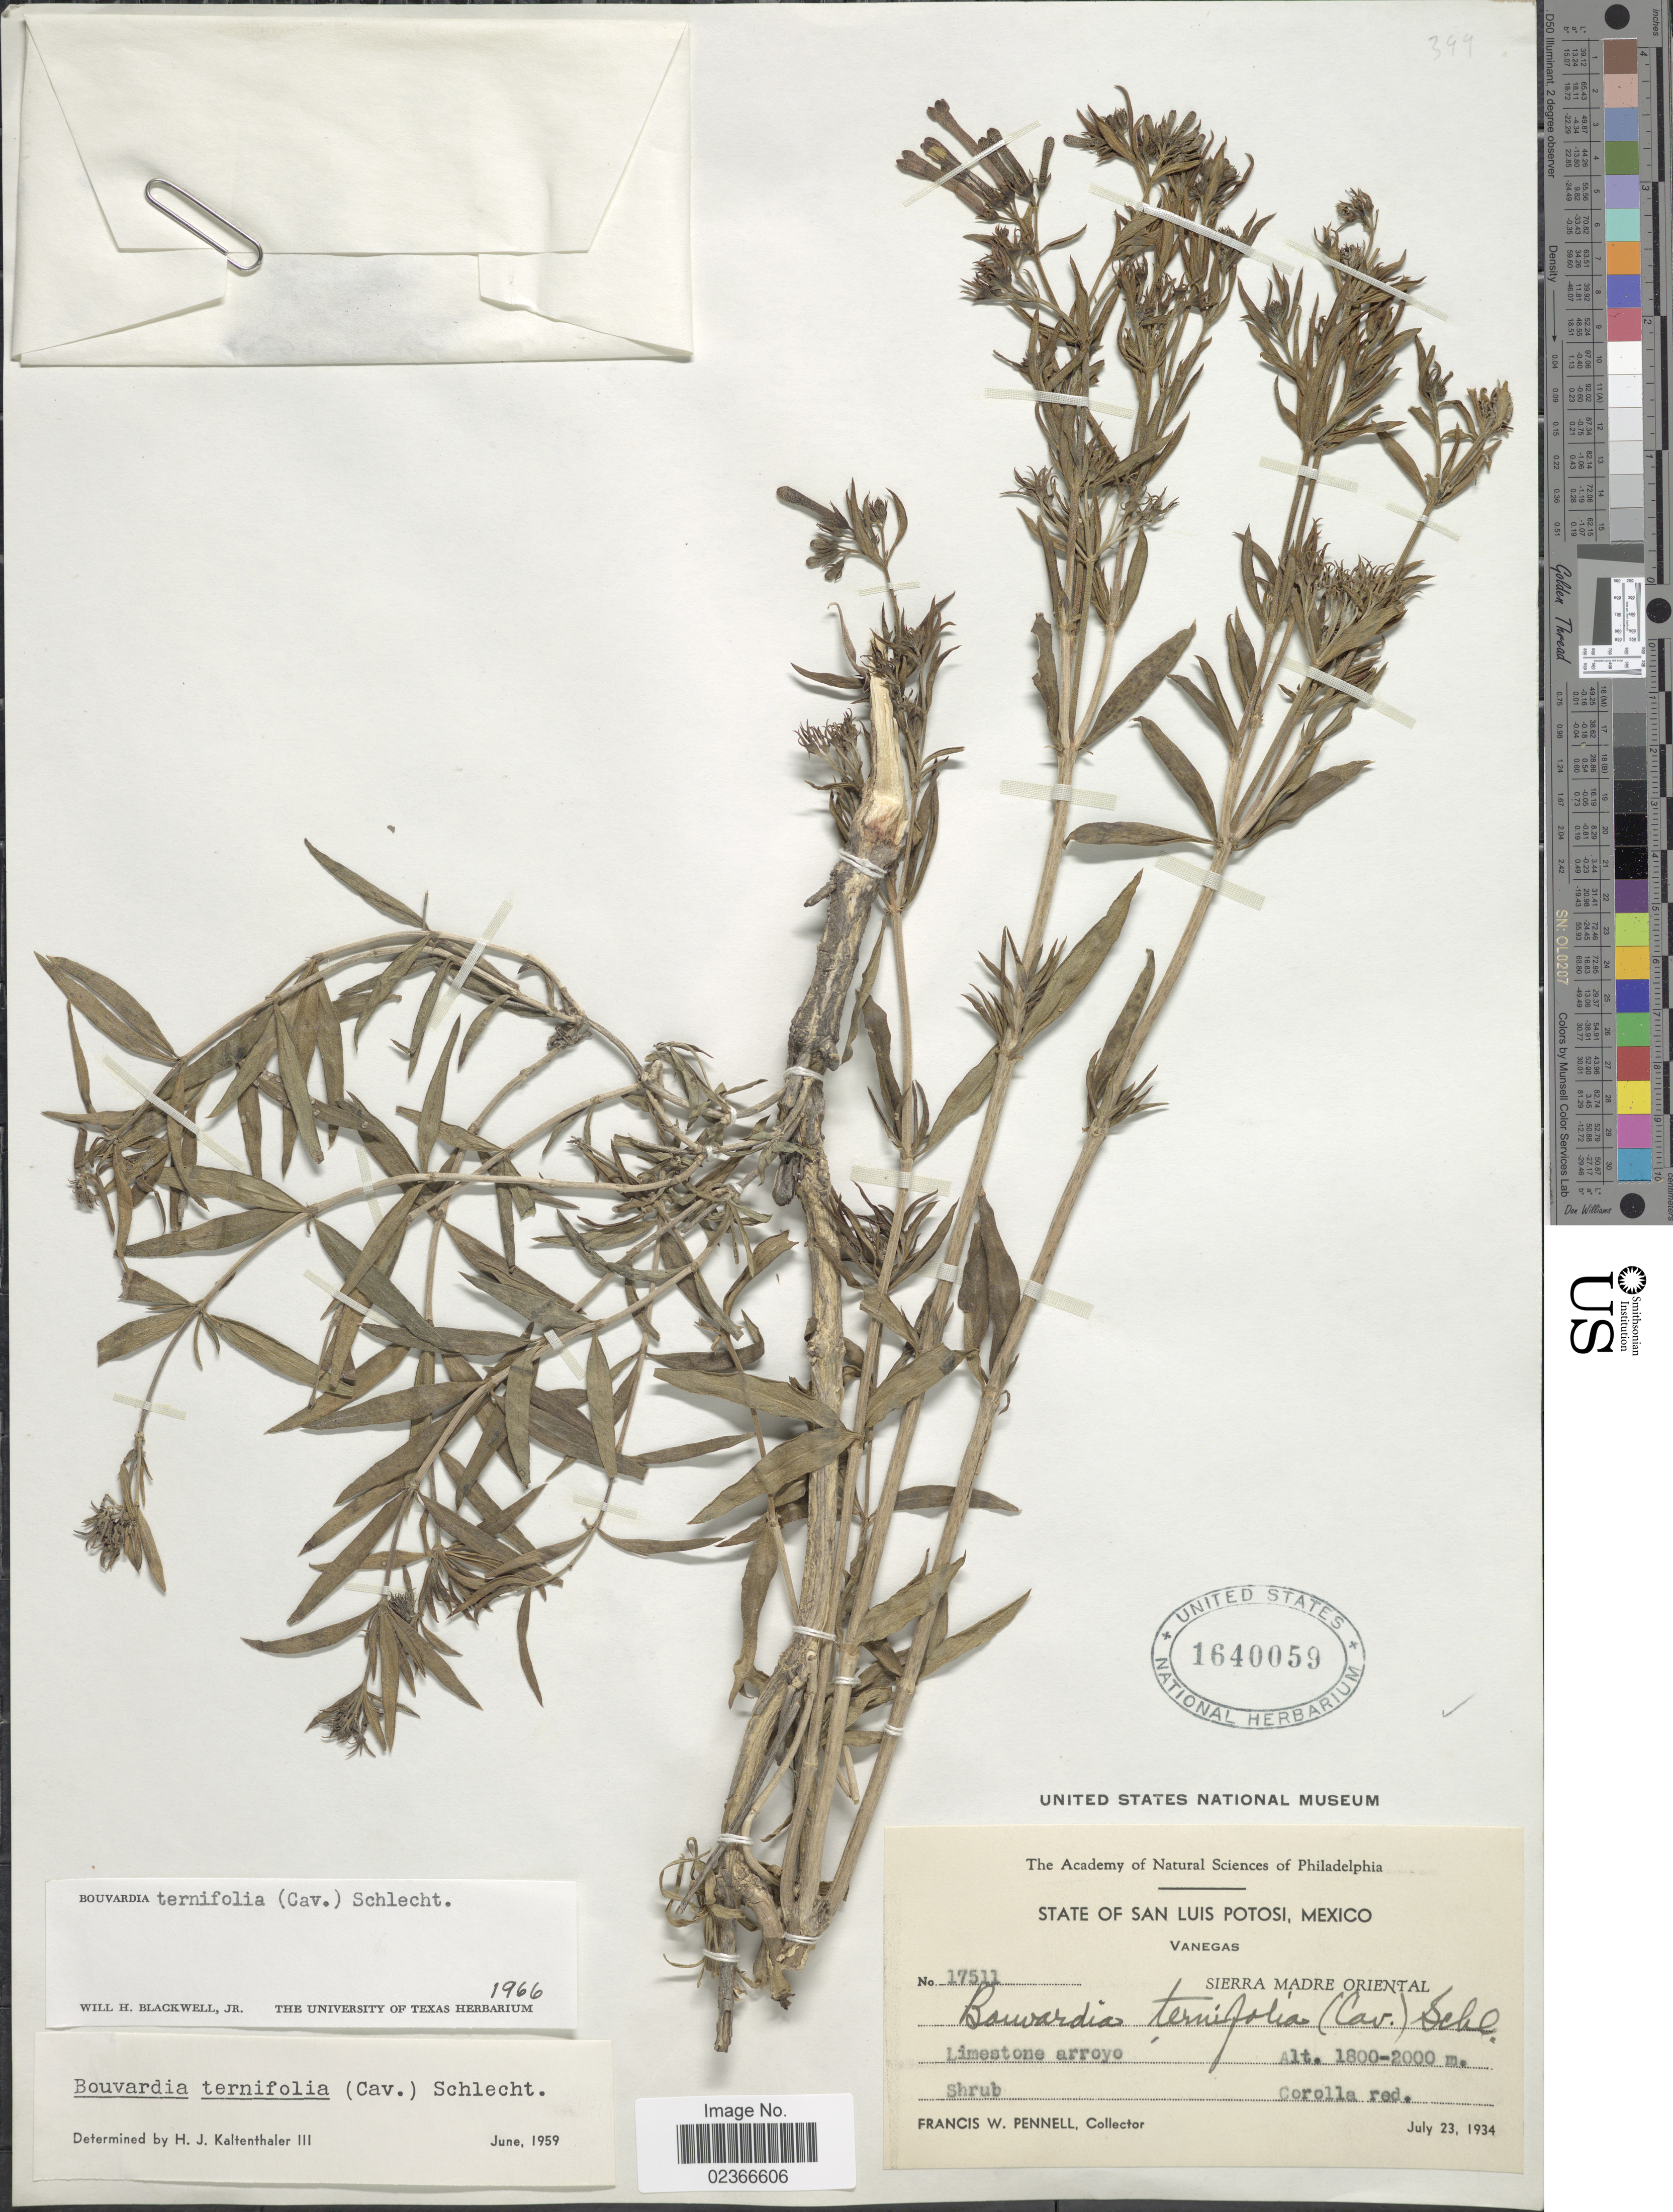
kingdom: Plantae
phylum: Tracheophyta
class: Magnoliopsida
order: Gentianales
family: Rubiaceae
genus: Bouvardia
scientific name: Bouvardia ternifolia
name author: (Cav.) Schltdl.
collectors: F. W. Pennell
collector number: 17511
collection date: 1934-07-23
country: Mexico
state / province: San Luis Potosí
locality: Vanegas. Sierra Madre Oriental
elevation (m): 1800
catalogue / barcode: US 1640059